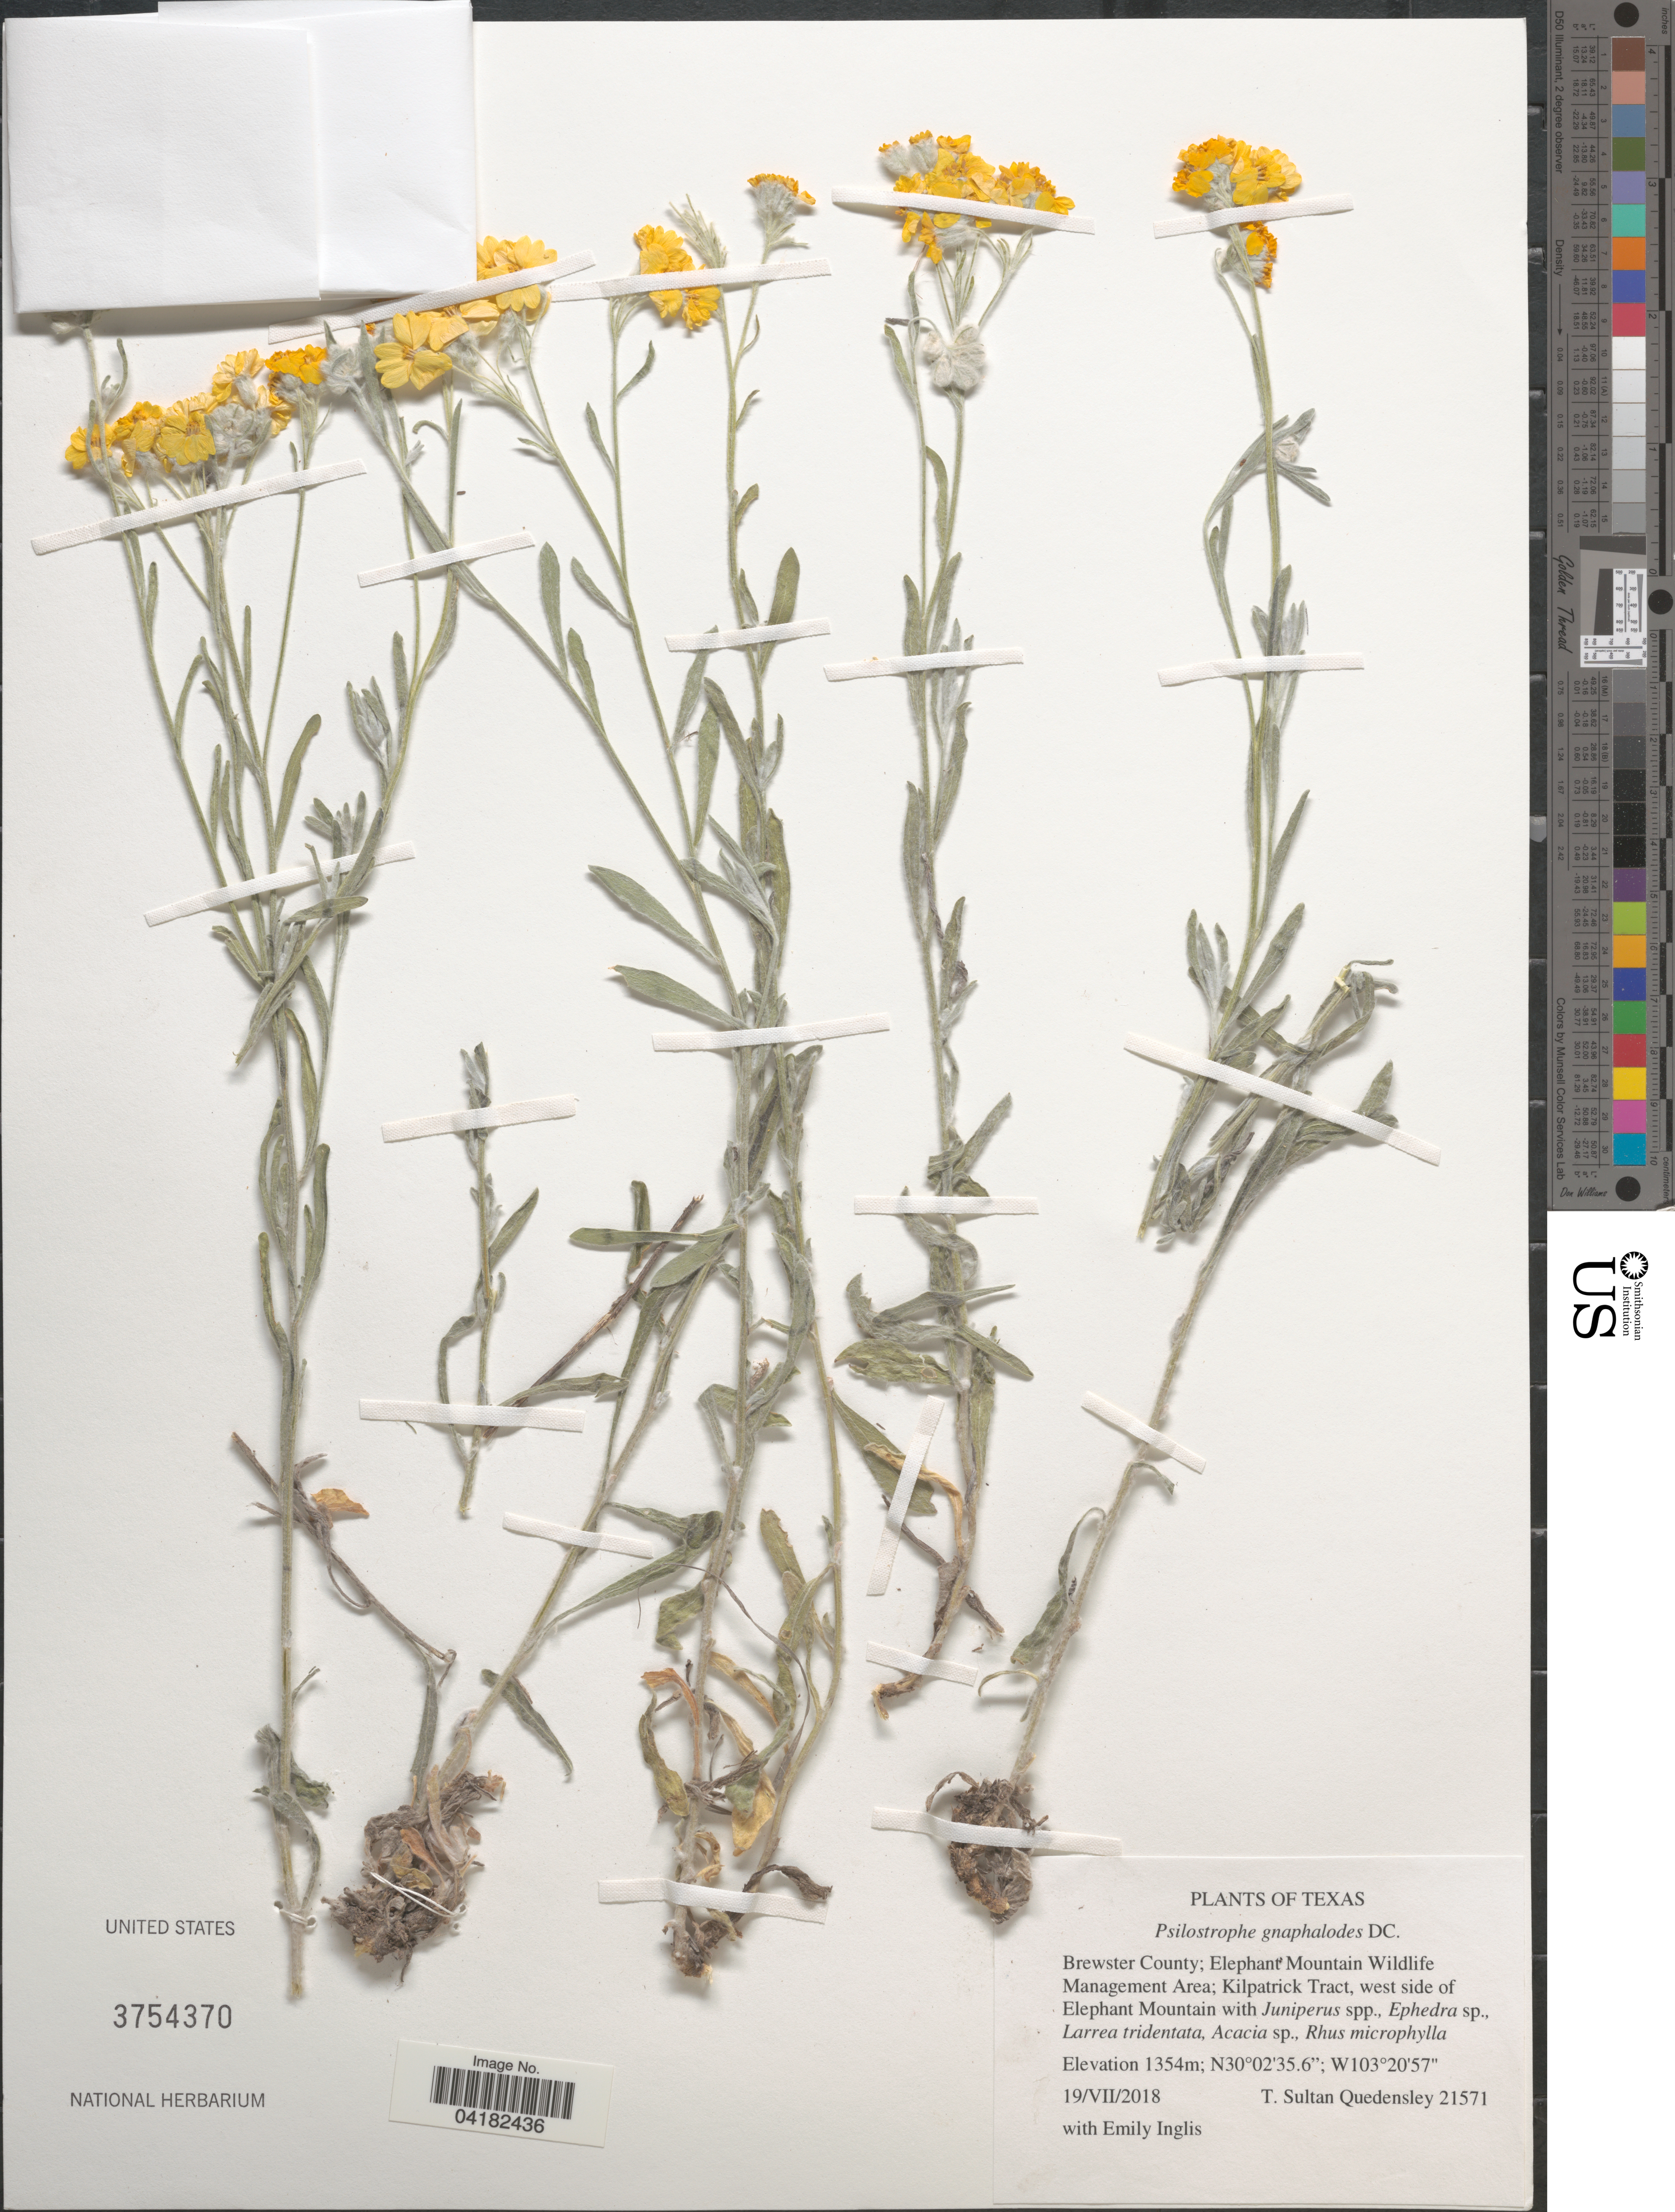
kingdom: Plantae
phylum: Tracheophyta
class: Magnoliopsida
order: Asterales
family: Asteraceae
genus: Psilostrophe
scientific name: Psilostrophe gnaphaloides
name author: DC.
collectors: T. S. Quedensley & E. Inglis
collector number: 21571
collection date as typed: Transcribed d/m/y: 19/7/2018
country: United States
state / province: Texas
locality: Brewster County; Elephant Mountain Wildlife Management Area; Kilpatrick Tract, west side of Elephant Mountain.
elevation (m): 1354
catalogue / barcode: US 3754370